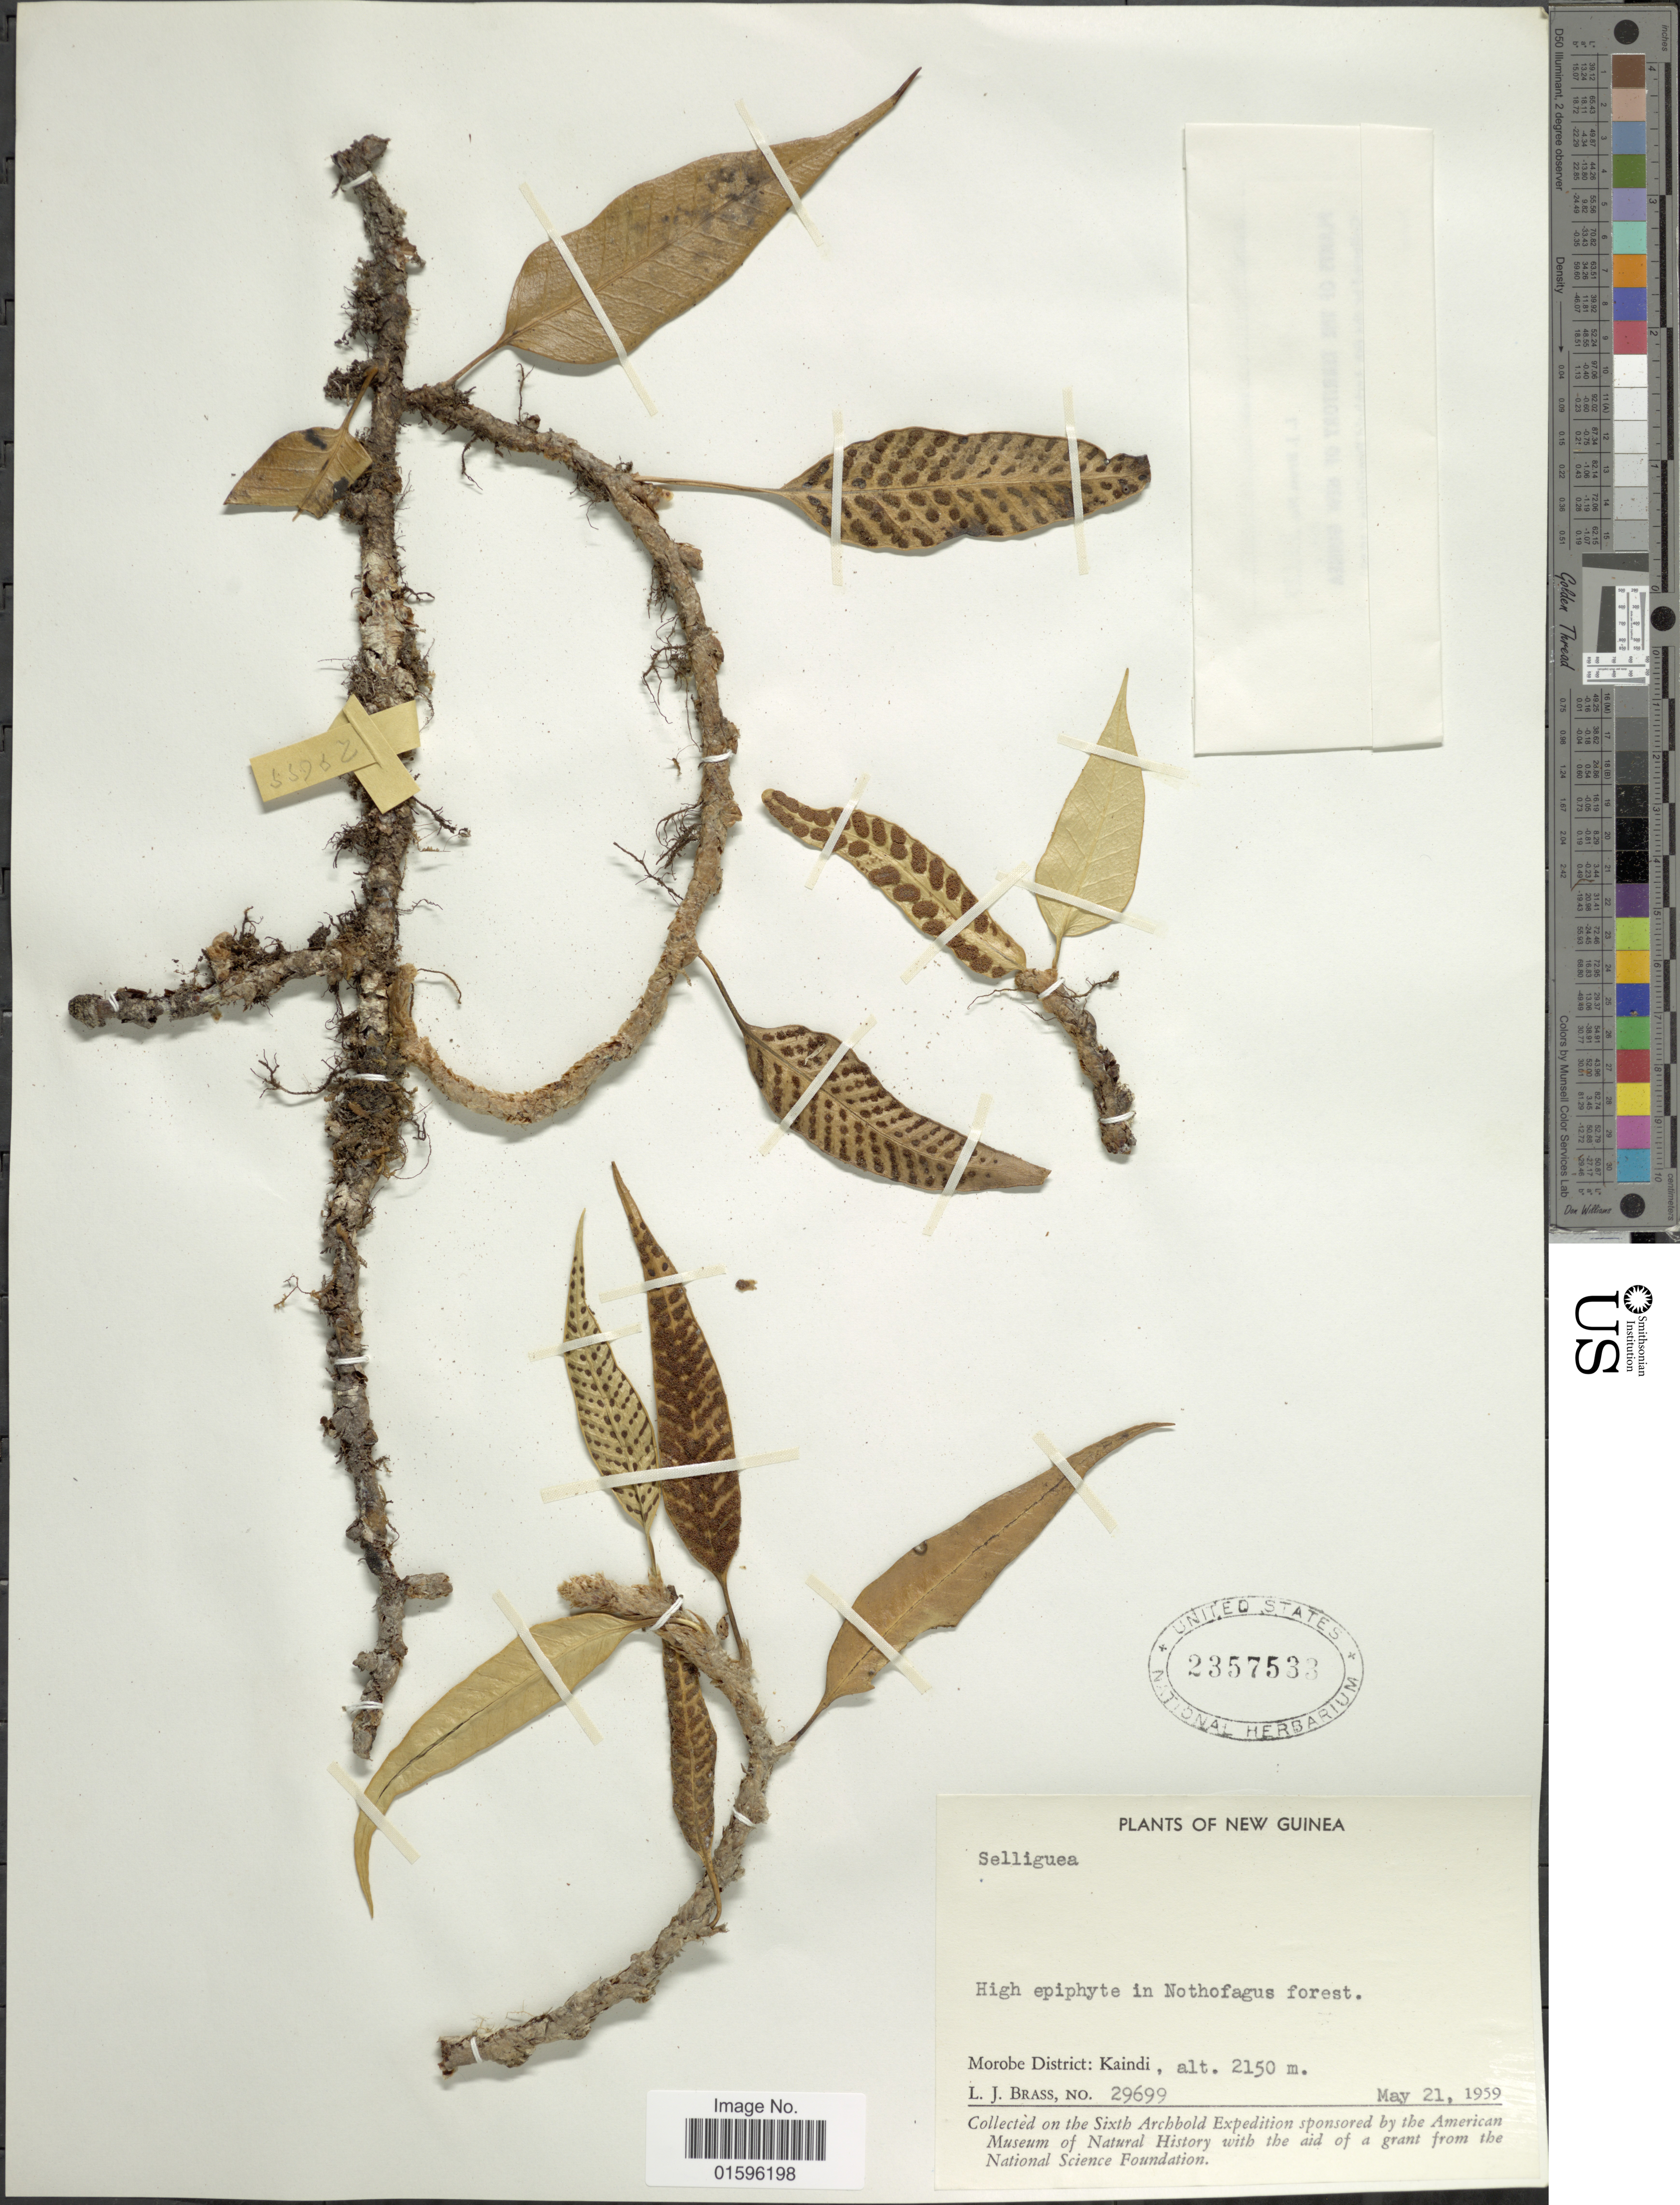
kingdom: Plantae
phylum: Tracheophyta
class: Polypodiopsida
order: Polypodiales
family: Polypodiaceae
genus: Polypodium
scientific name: Polypodium sp.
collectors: L. J. Brass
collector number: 29699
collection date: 1959-05-21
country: Papua New Guinea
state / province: Morobe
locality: New Guinea, Morobe District: Kaindi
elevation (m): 2150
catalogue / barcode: US 2357533